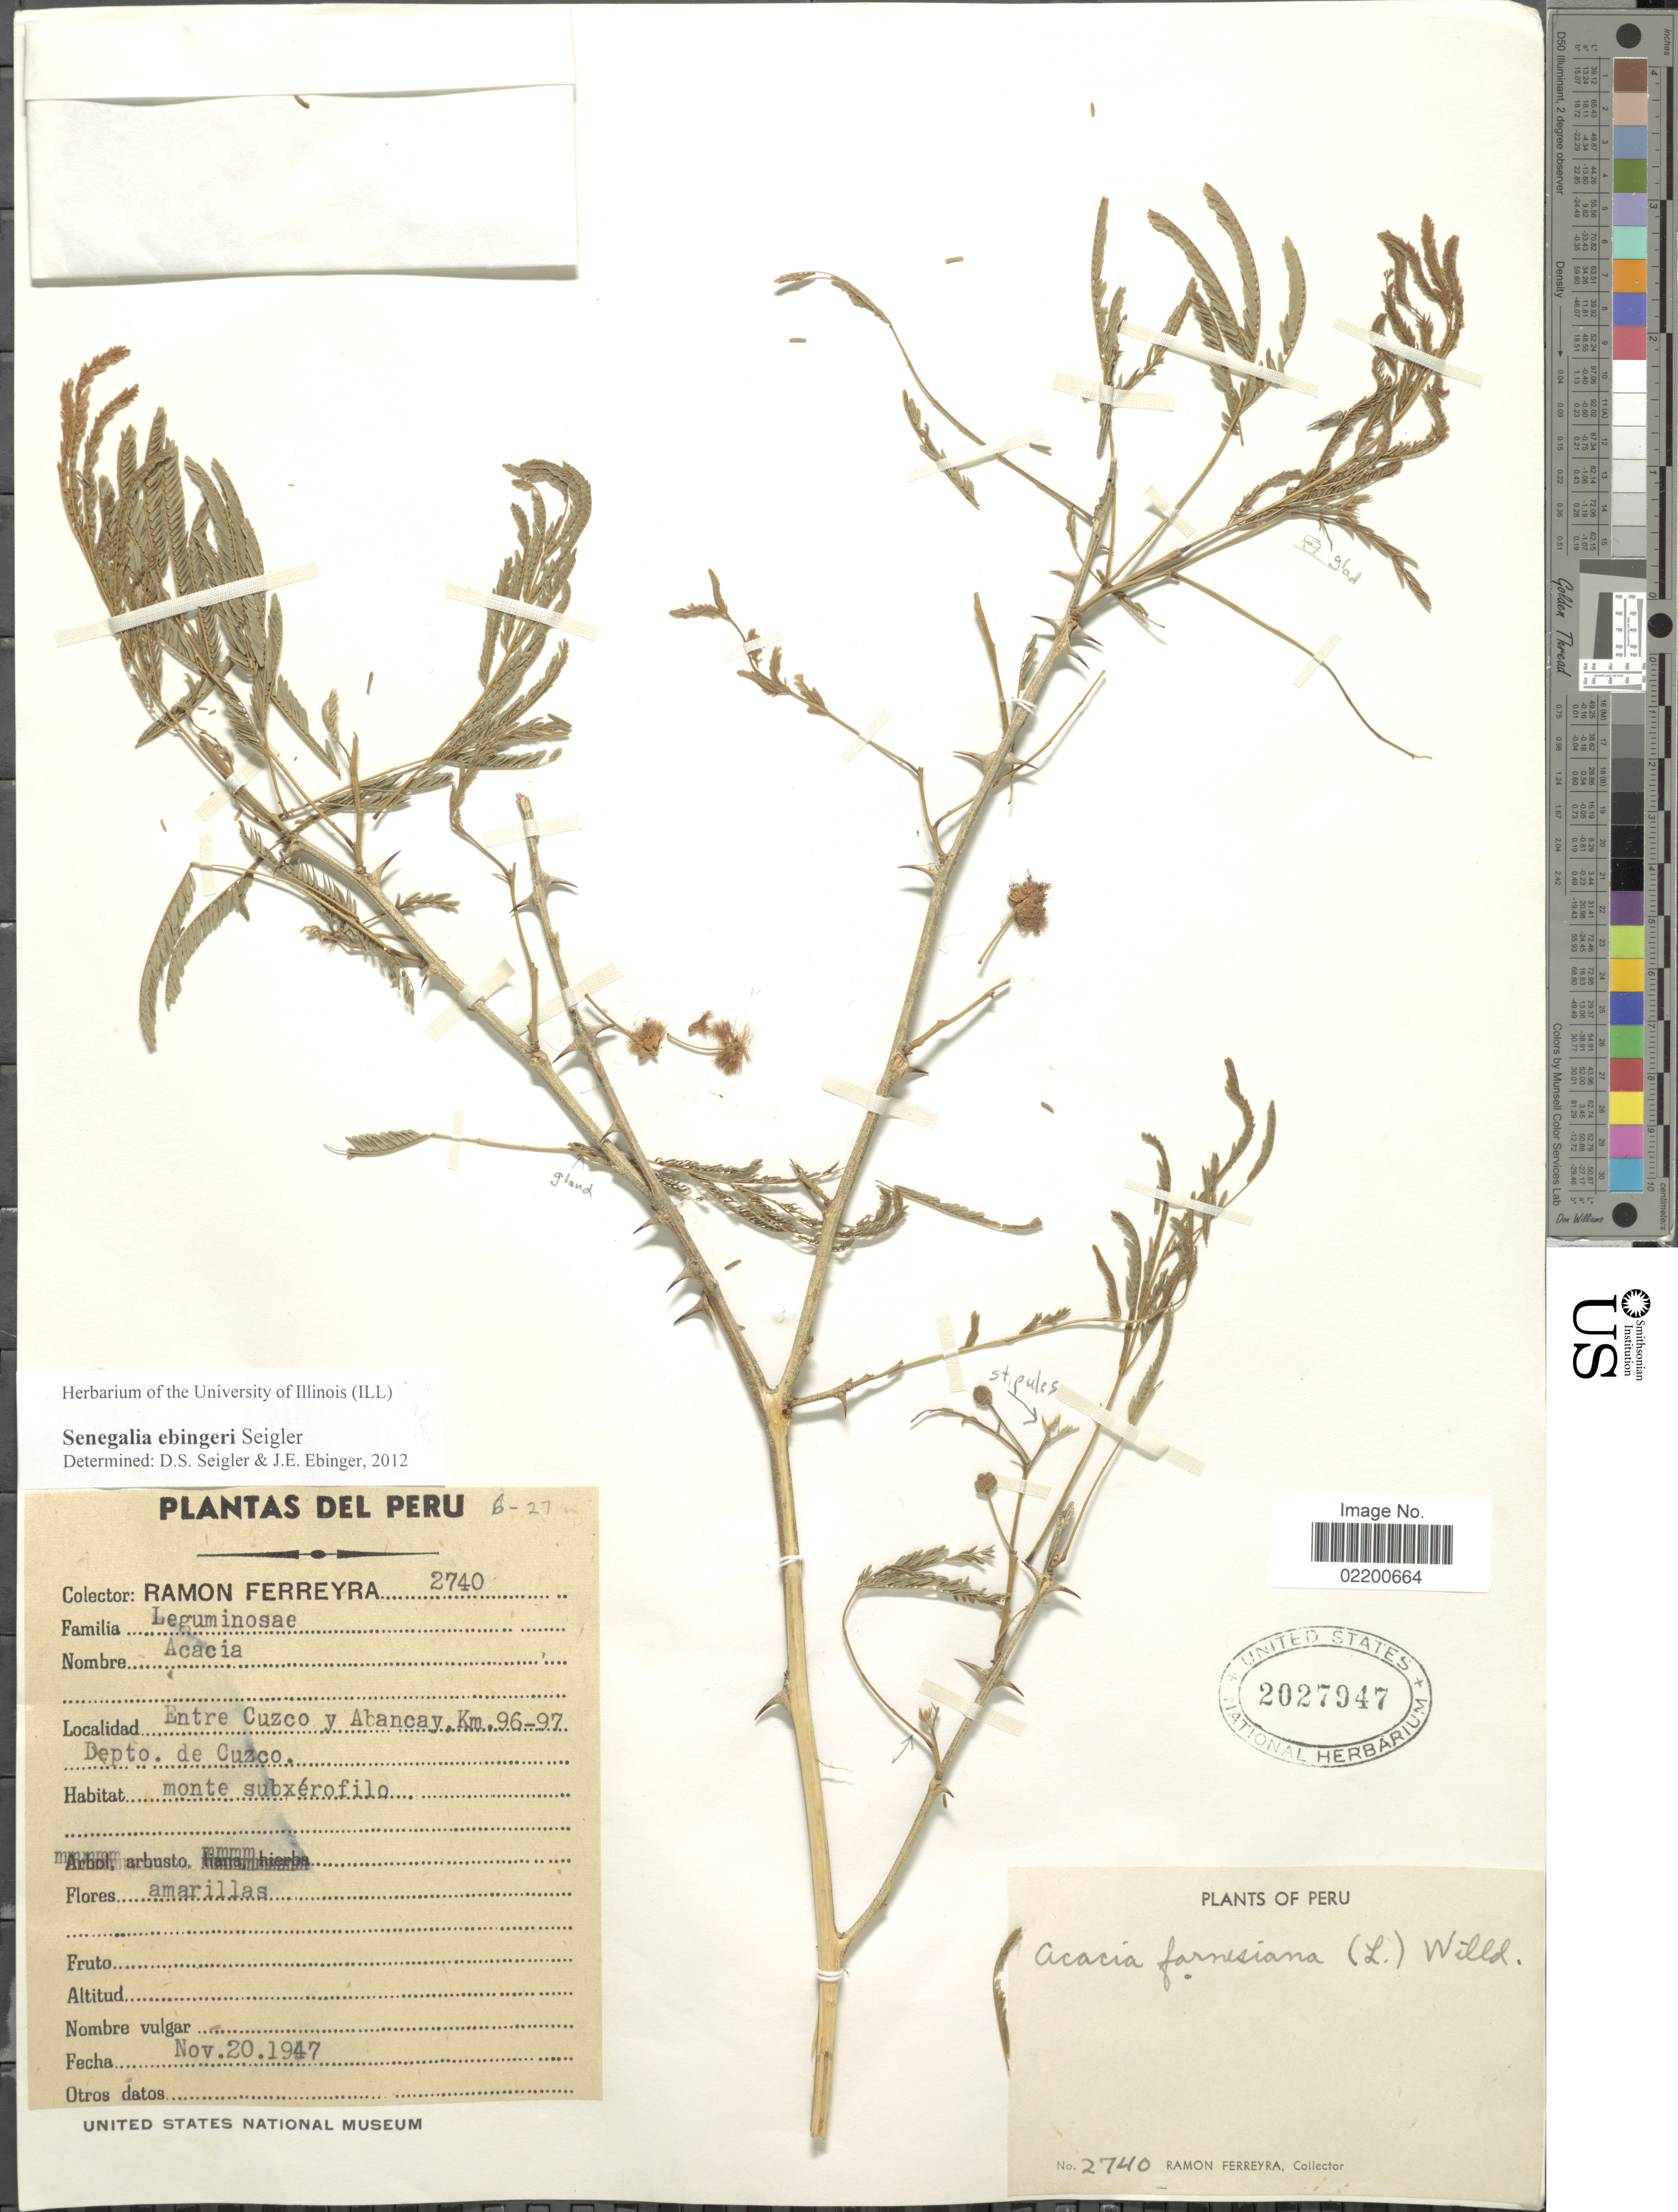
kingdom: Plantae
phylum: Tracheophyta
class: Magnoliopsida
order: Fabales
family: Fabaceae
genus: Senegalia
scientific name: Senegalia ebingeri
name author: Seigler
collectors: R. A. Ferreyra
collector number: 2740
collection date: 1947-11-20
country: Peru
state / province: Cusco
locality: Entre Cuzco y Abancay Km 96-97, Depto. Cuzco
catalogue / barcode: US 2027947